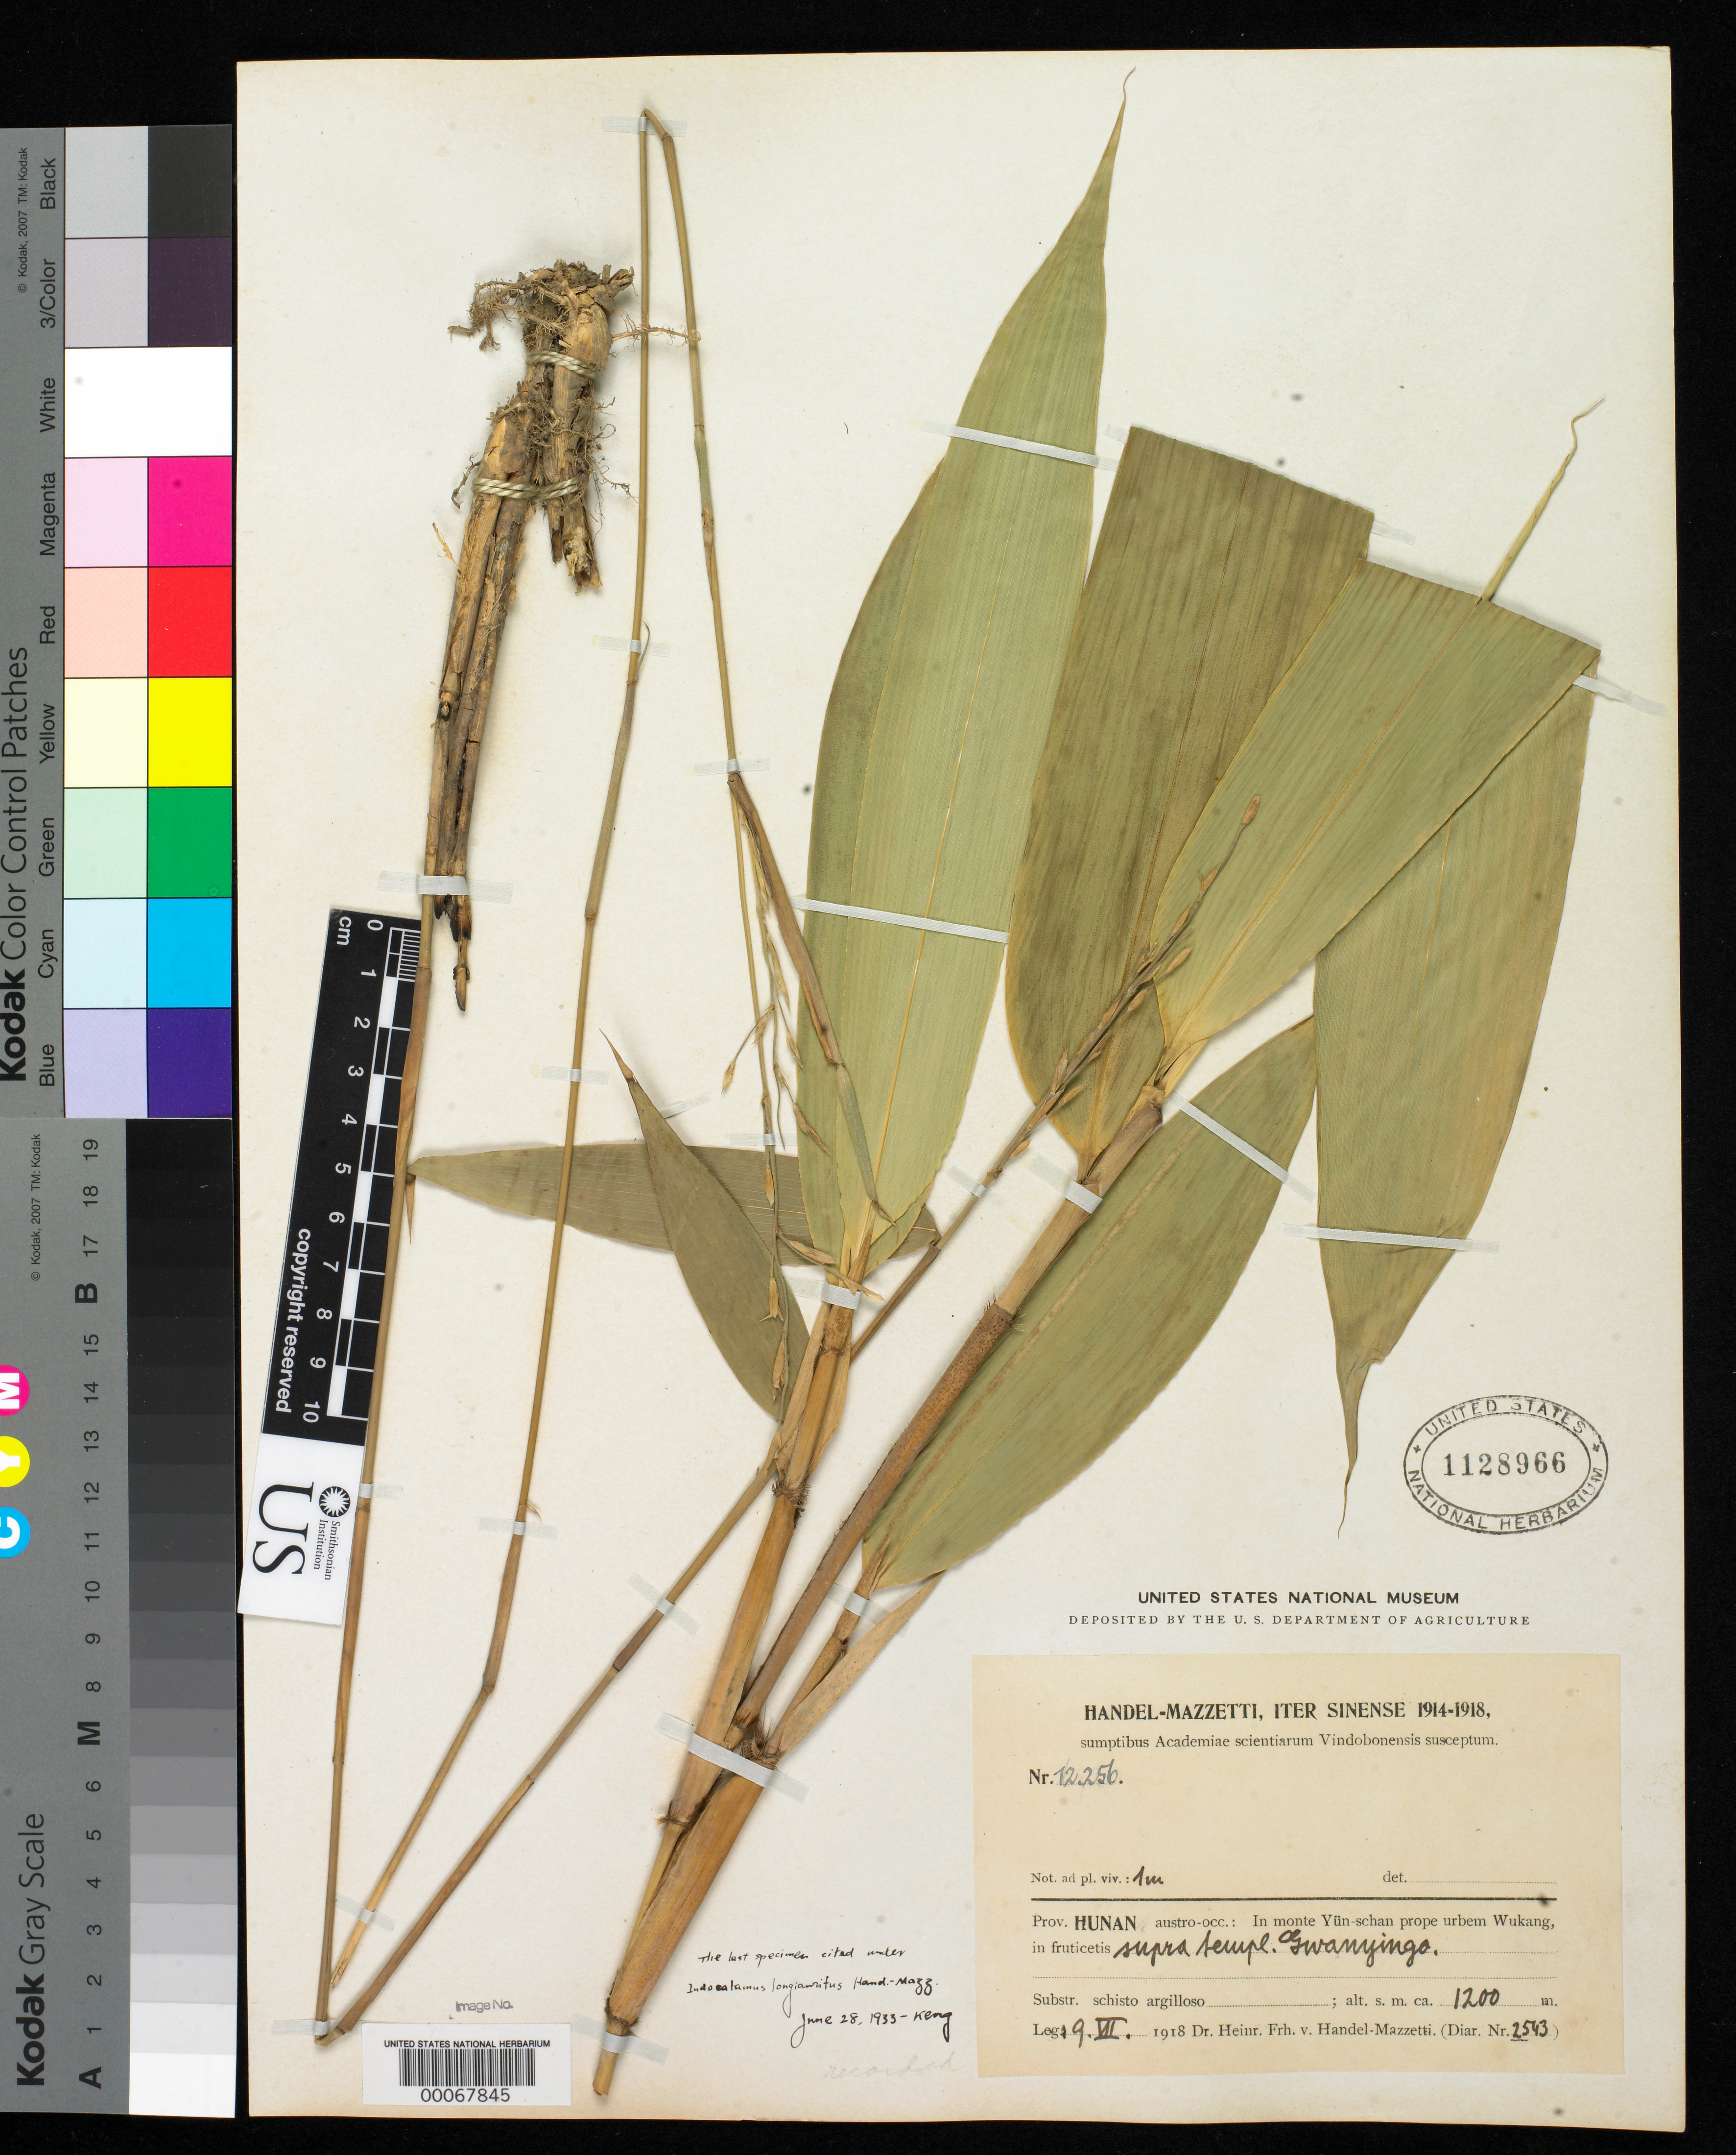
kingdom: Plantae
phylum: Tracheophyta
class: Liliopsida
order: Poales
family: Poaceae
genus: Indocalamus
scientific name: Indocalamus longiauritus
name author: Hand.-Mazz.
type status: Syntype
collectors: H. Handel-Mazzetti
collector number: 12256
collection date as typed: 09 Jul 1918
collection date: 1918-07-09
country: China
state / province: Henan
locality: Monte Yun-shan near Wukang.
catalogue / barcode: US 1128966